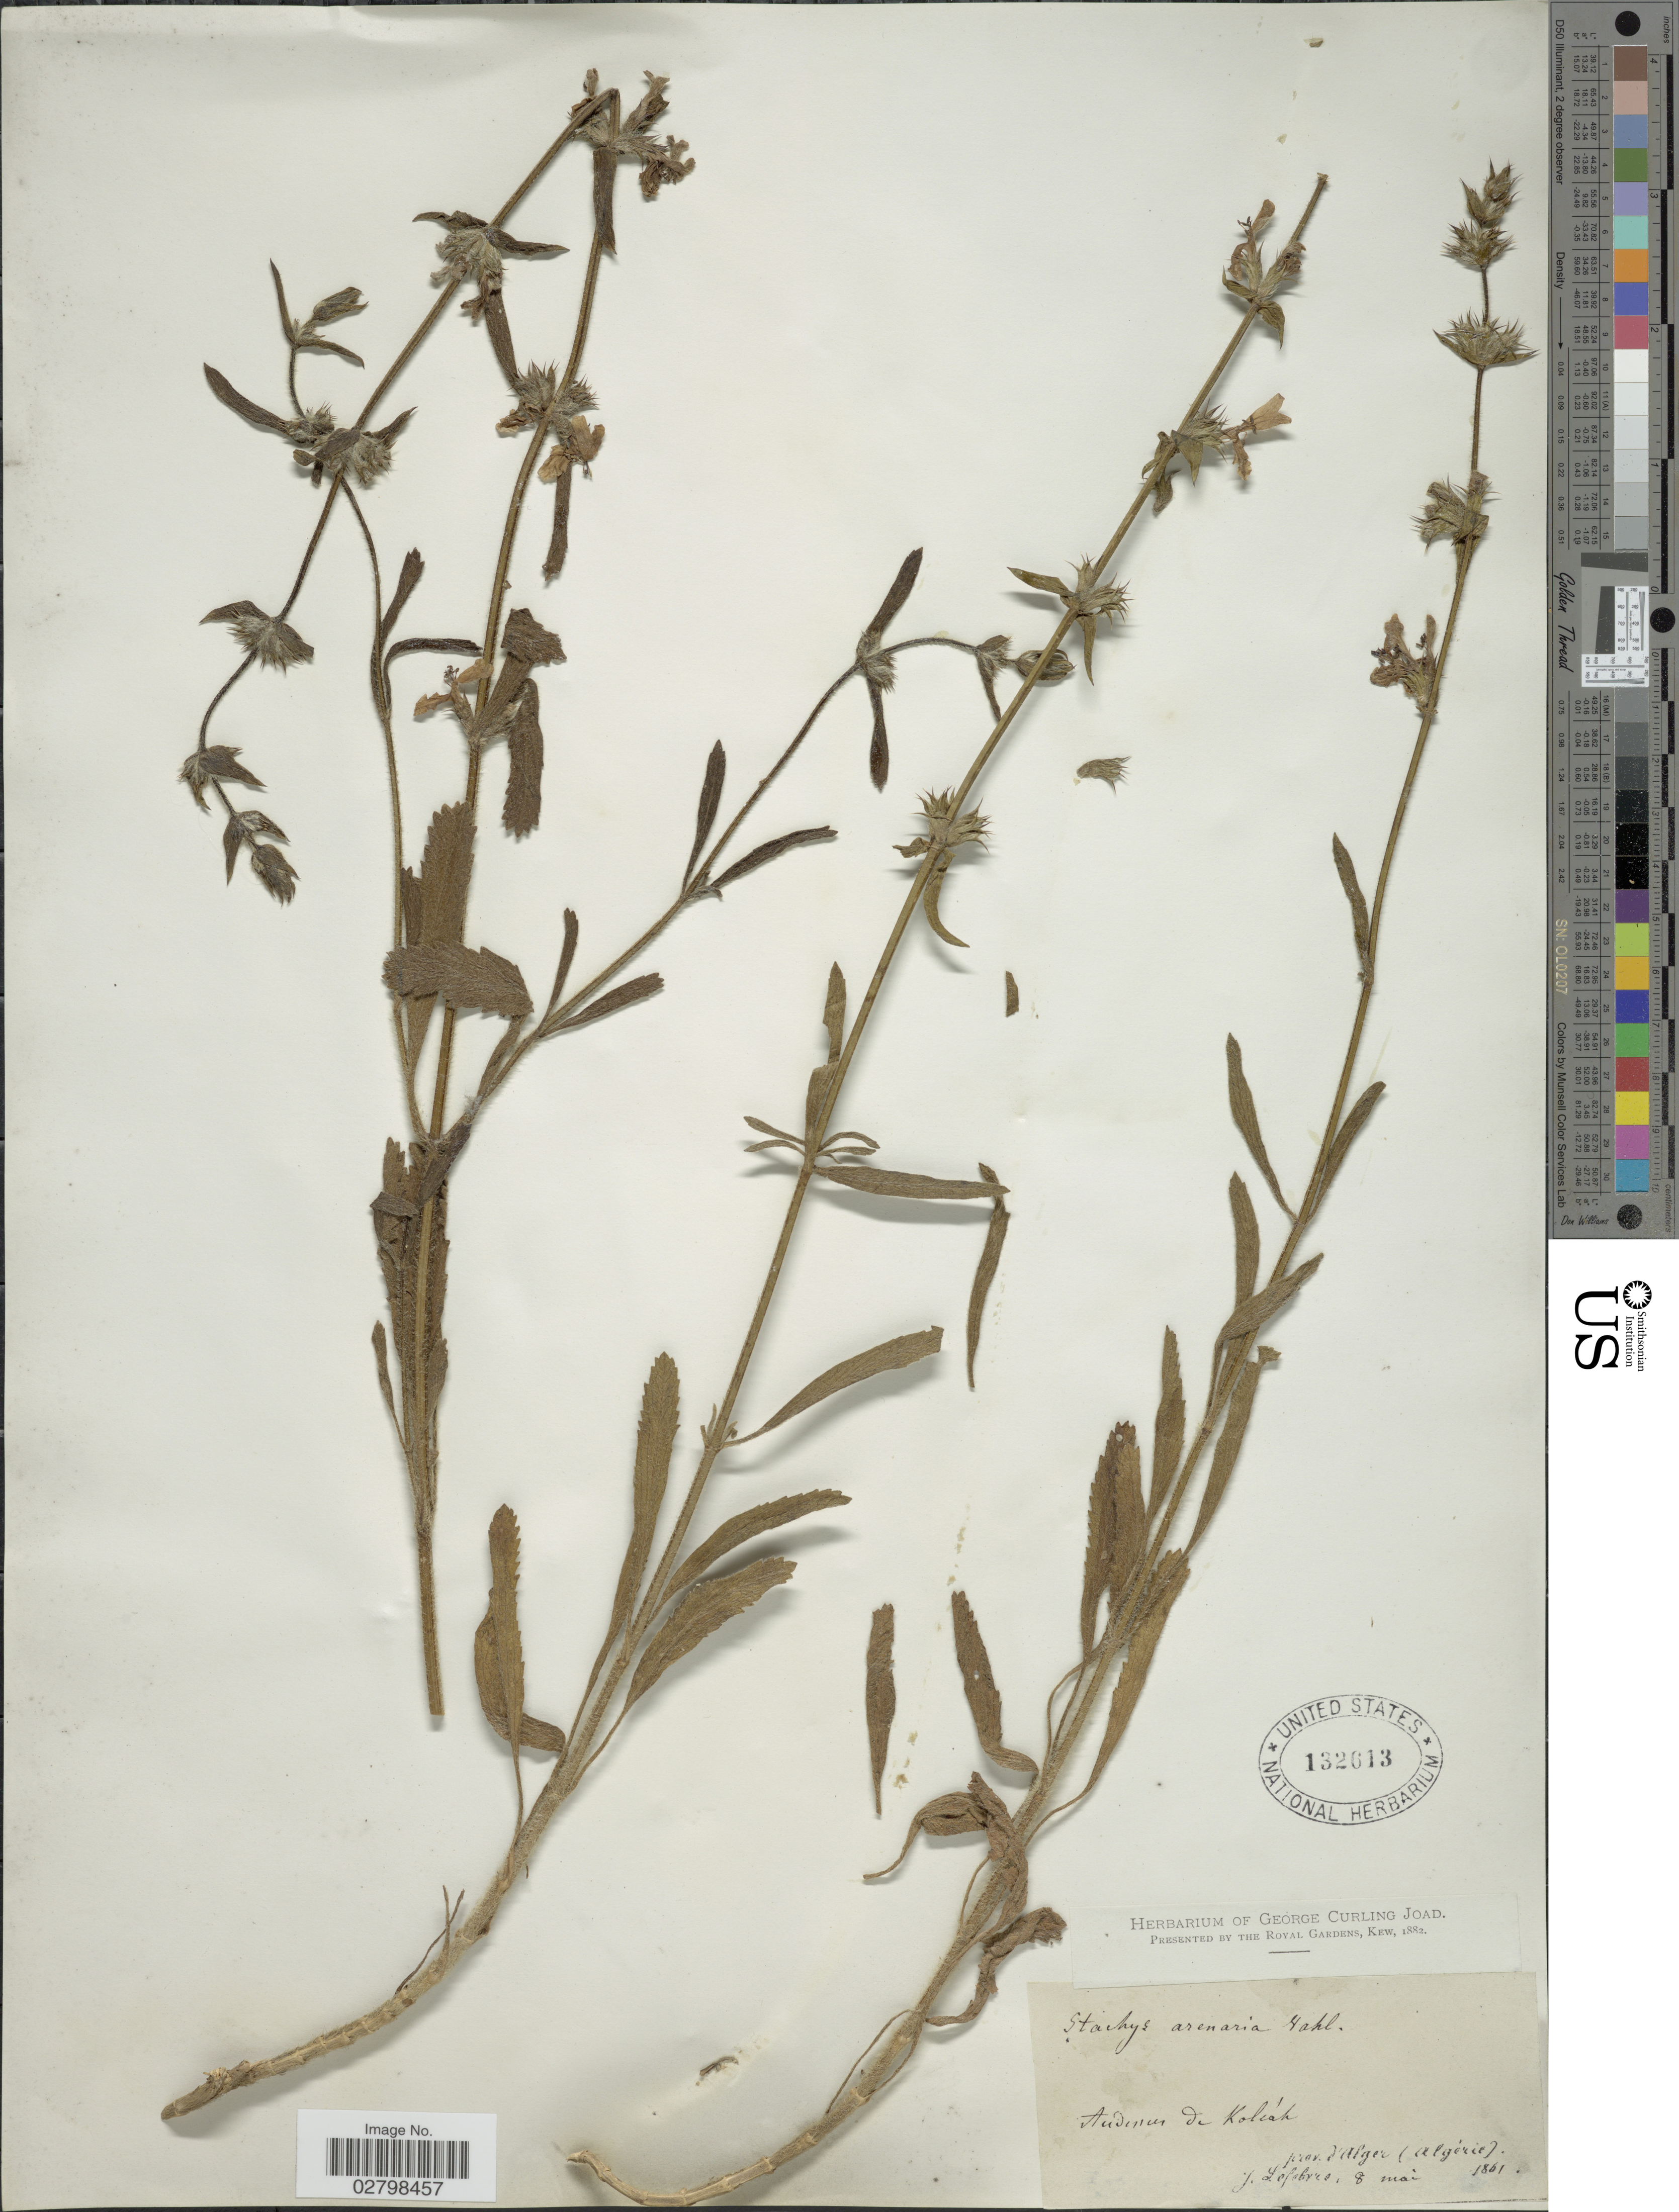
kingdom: Plantae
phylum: Tracheophyta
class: Magnoliopsida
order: Lamiales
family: Lamiaceae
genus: Stachys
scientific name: Stachys arenaria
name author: Vahl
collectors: J. Lefebvre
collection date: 1861-05-08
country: Algeria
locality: Prov. d'Alger. Audinum de Kolzàk.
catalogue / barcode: US 132613